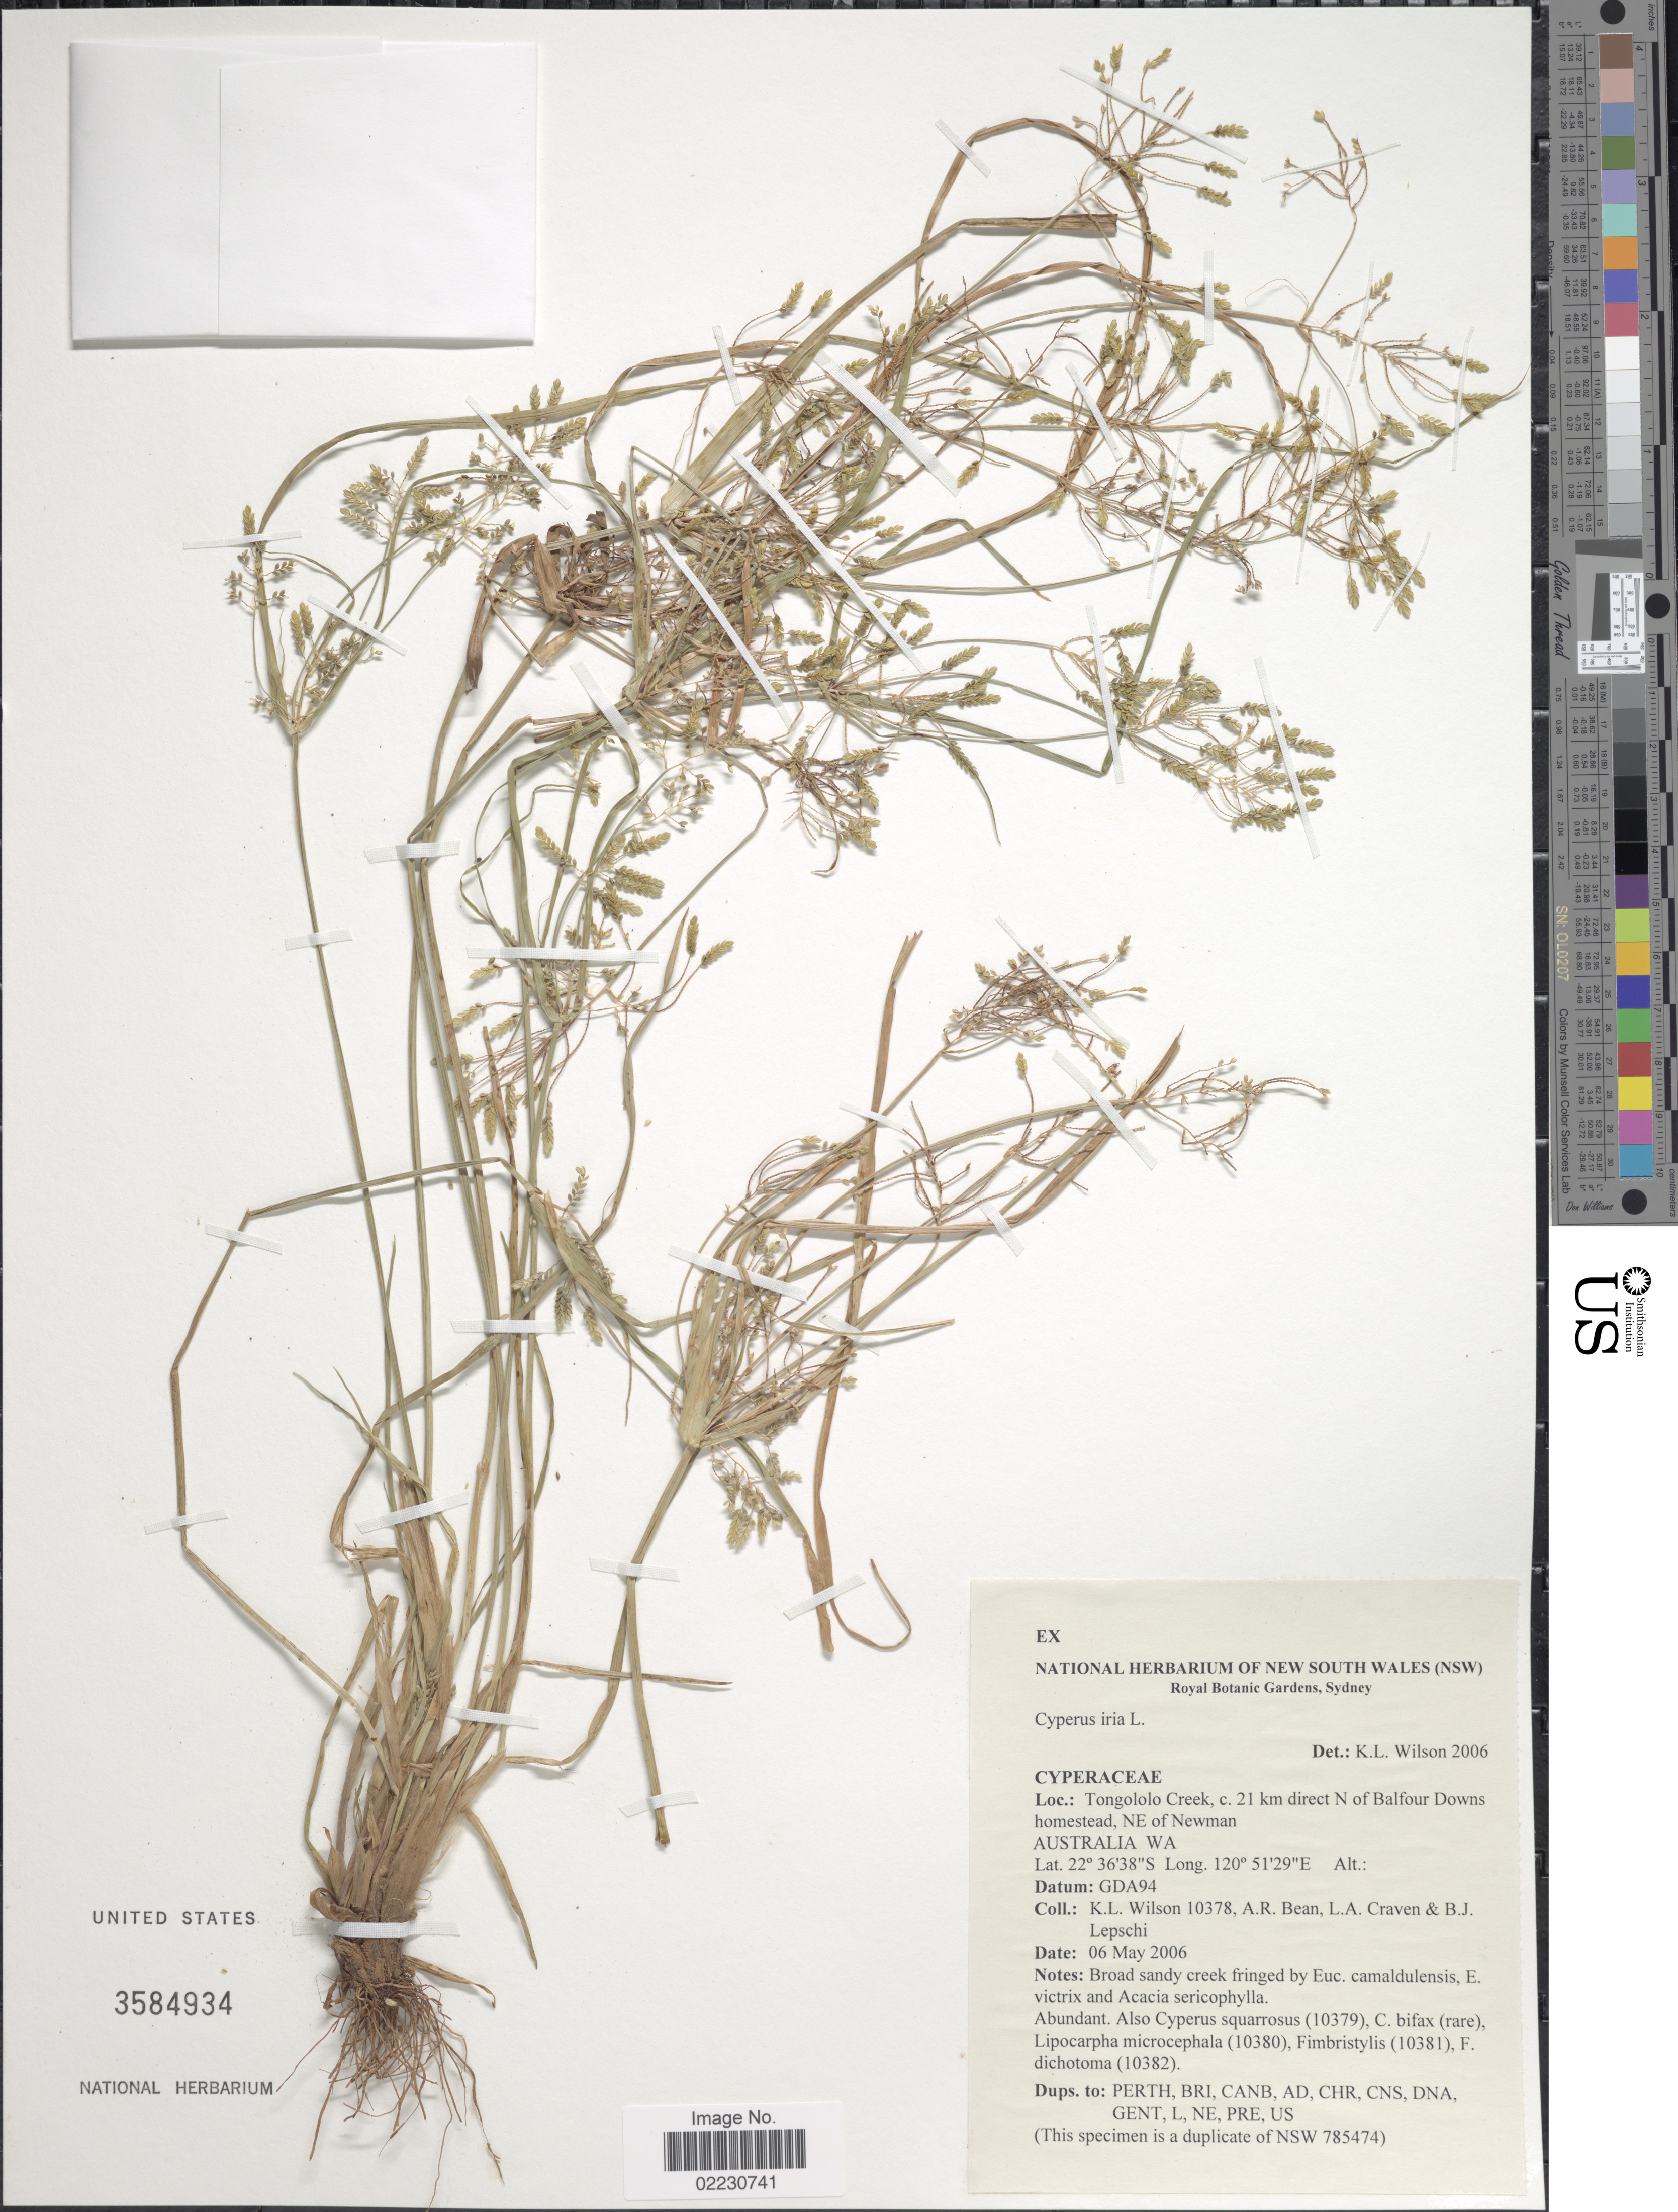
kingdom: Plantae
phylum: Tracheophyta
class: Liliopsida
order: Poales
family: Cyperaceae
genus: Cyperus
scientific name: Cyperus iria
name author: L.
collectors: K. L. Wilson, A. R. Bean, L. A. Craven & B. Lepschi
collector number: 10378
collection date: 2006-05-06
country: Australia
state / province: Western Australia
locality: Tongololo Creek, c. 21 km direct N of Balfour Downs homestead, NE of Newman.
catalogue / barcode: US 3584934